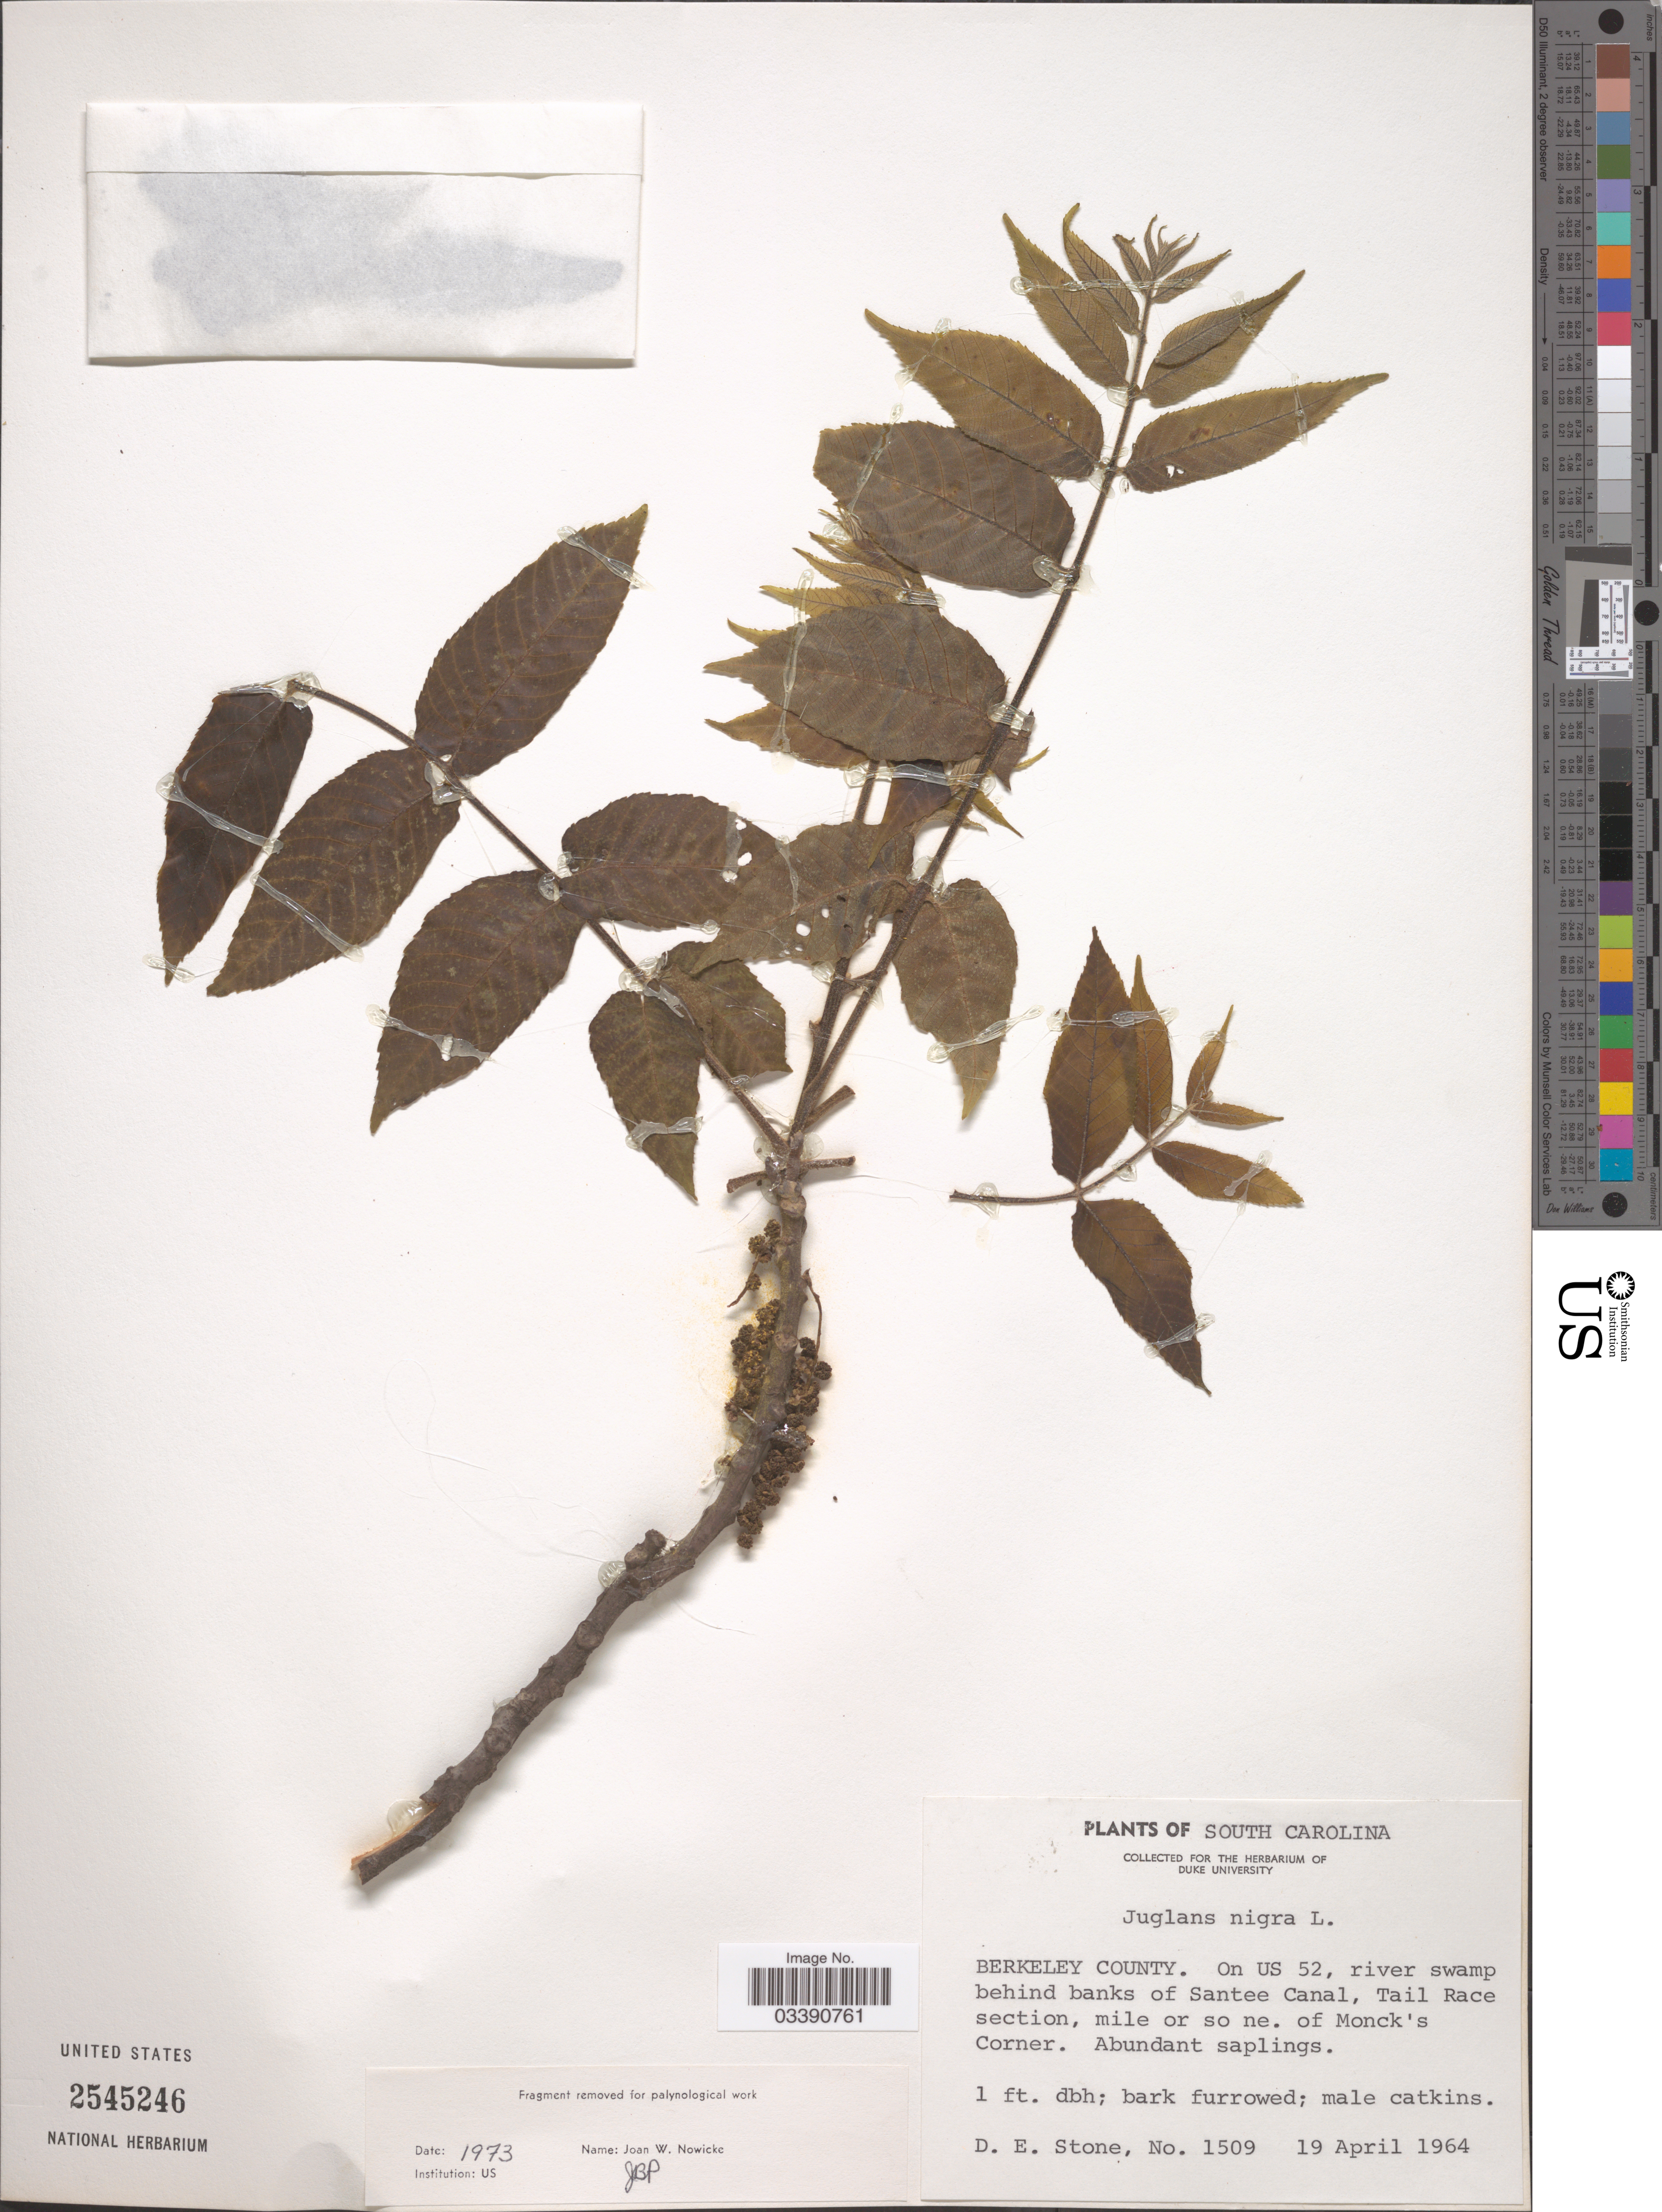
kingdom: Plantae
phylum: Tracheophyta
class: Magnoliopsida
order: Fagales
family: Juglandaceae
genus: Juglans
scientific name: Juglans nigra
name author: L.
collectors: D. E. Stone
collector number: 1509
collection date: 1964-04-19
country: United States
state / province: South Carolina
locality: Berkeley County. On US 52, river swamp behind banks of Santee Canal, Trail Race section, mile or so ne. of Monck's Corner.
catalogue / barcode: US 2545246